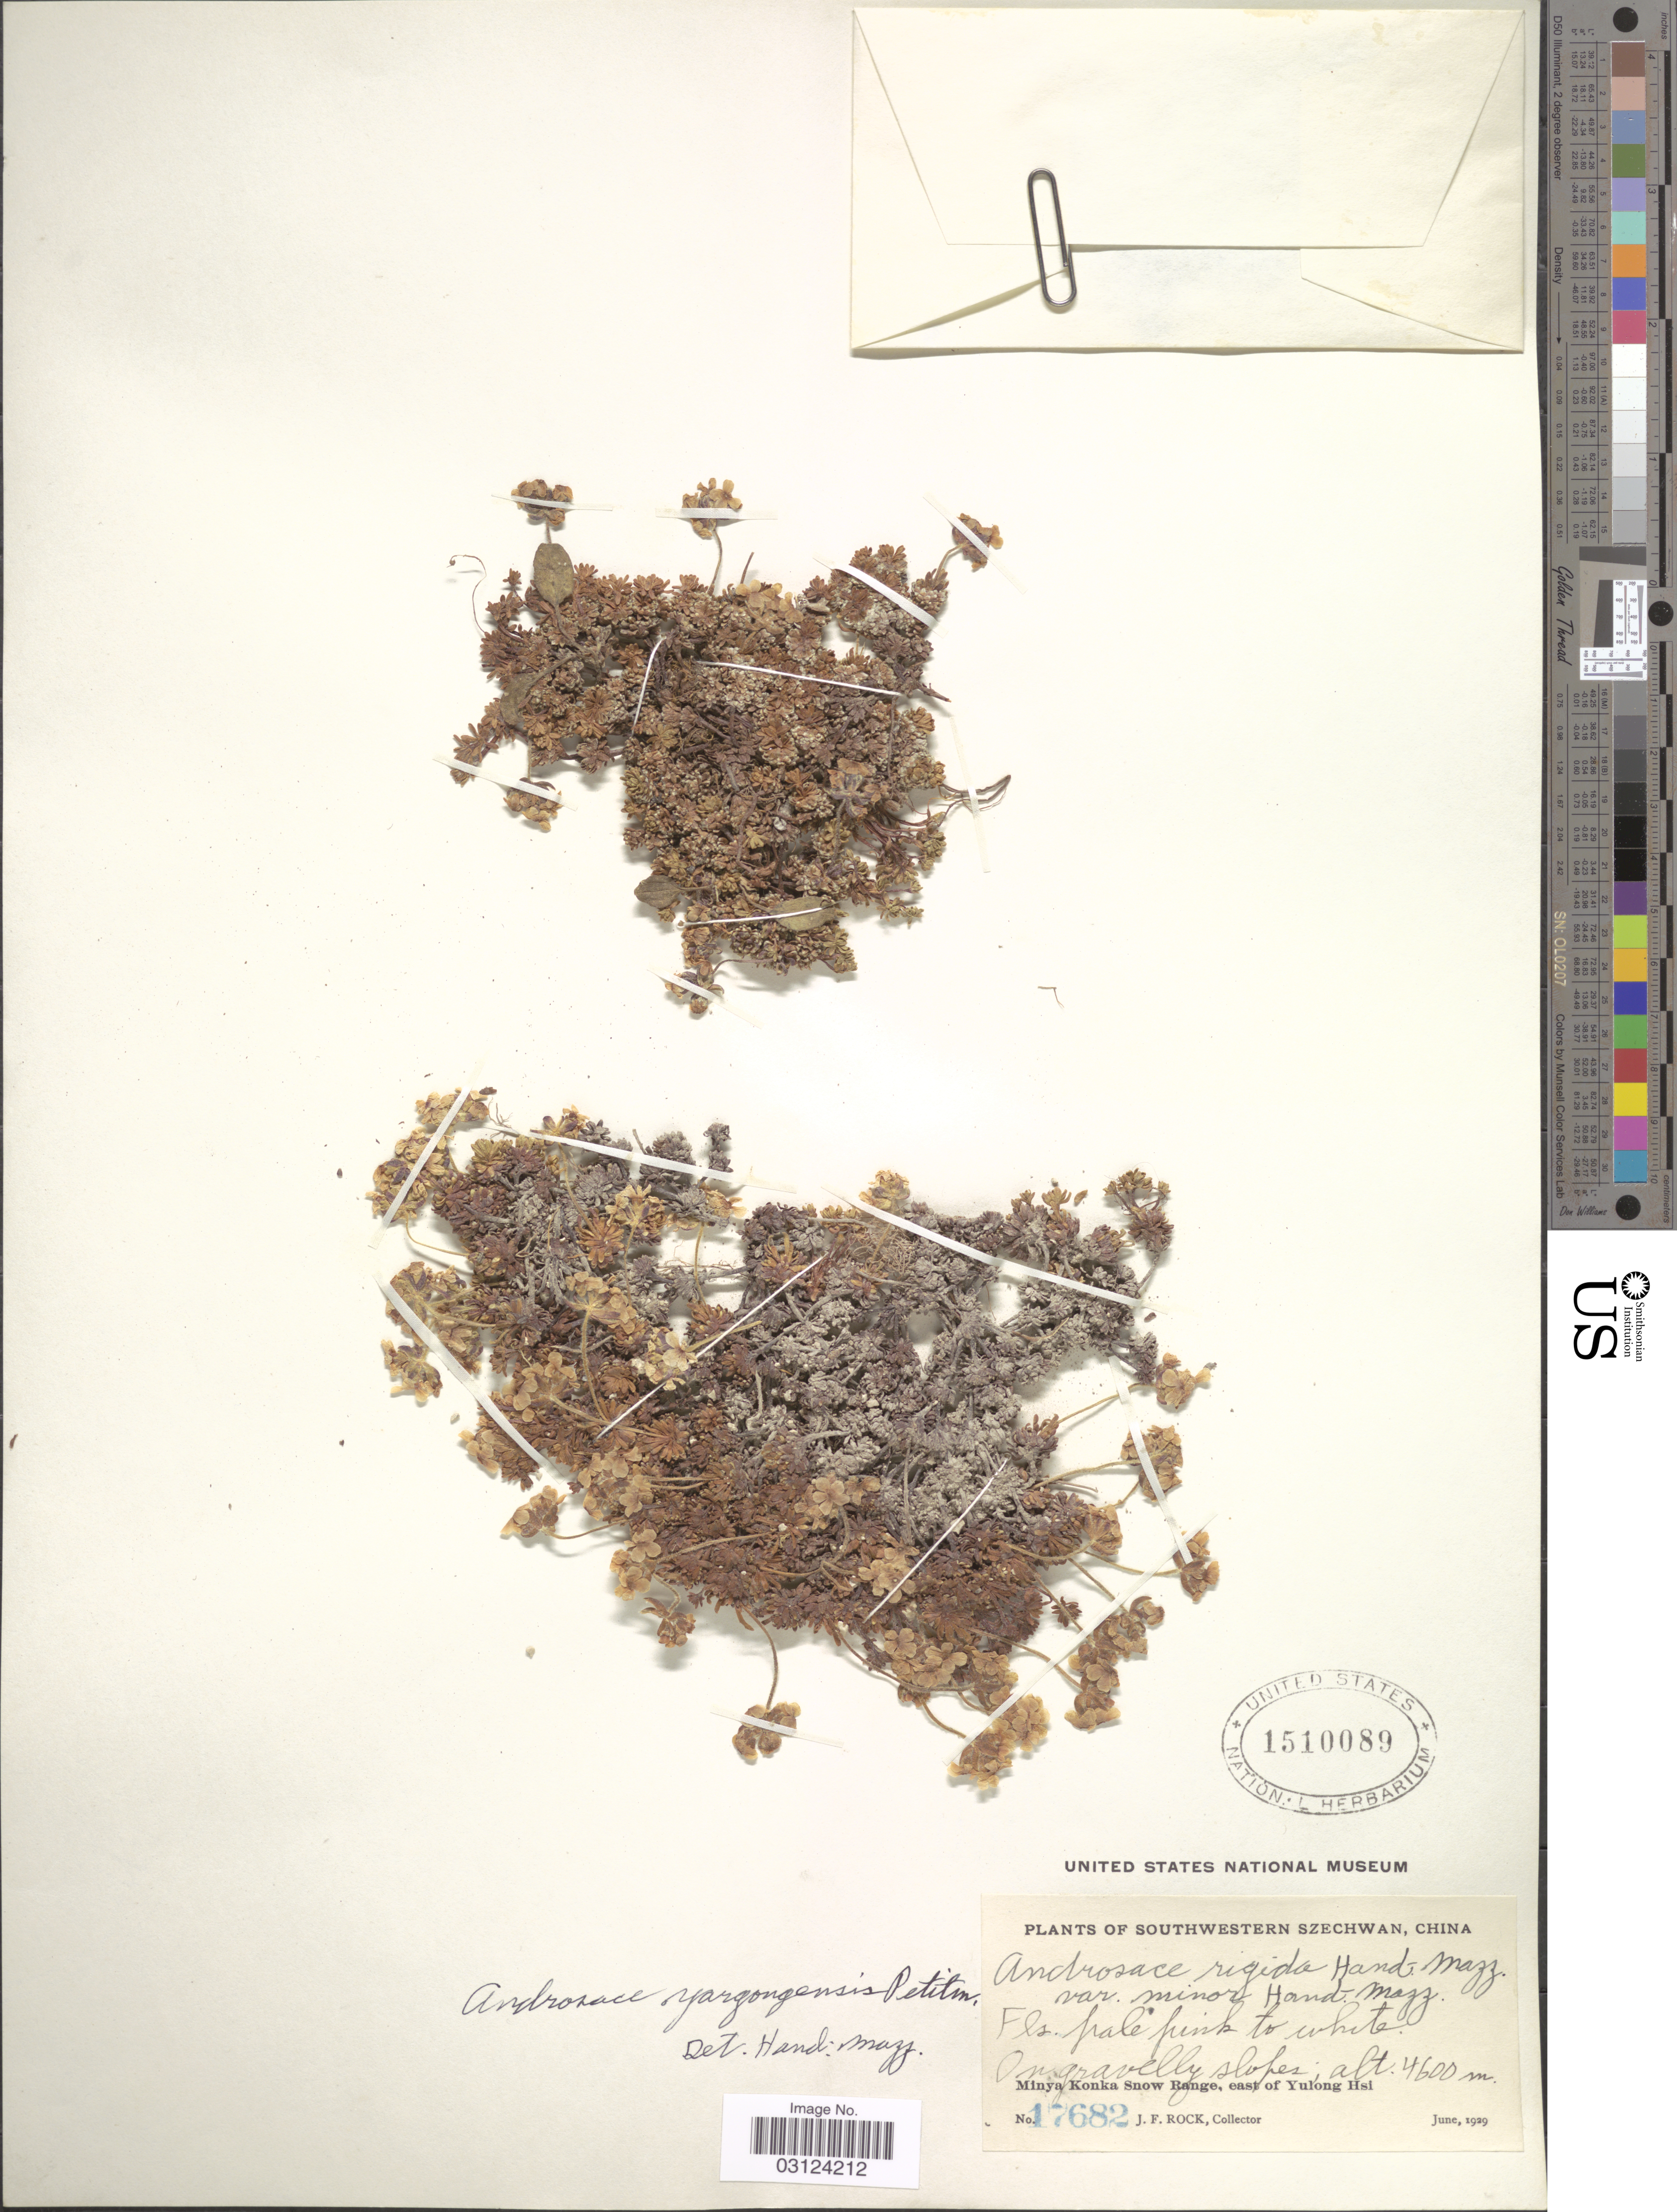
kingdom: Plantae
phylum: Tracheophyta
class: Magnoliopsida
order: Ericales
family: Primulaceae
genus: Androsace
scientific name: Androsace yargongensis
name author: Petitm.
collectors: J. Rock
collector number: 17682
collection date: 1929-06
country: China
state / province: Sichuan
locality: Southwestern Szechwan, Minya Konka Snow Range, east of Yulong Hsi.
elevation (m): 4600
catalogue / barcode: US 1510089